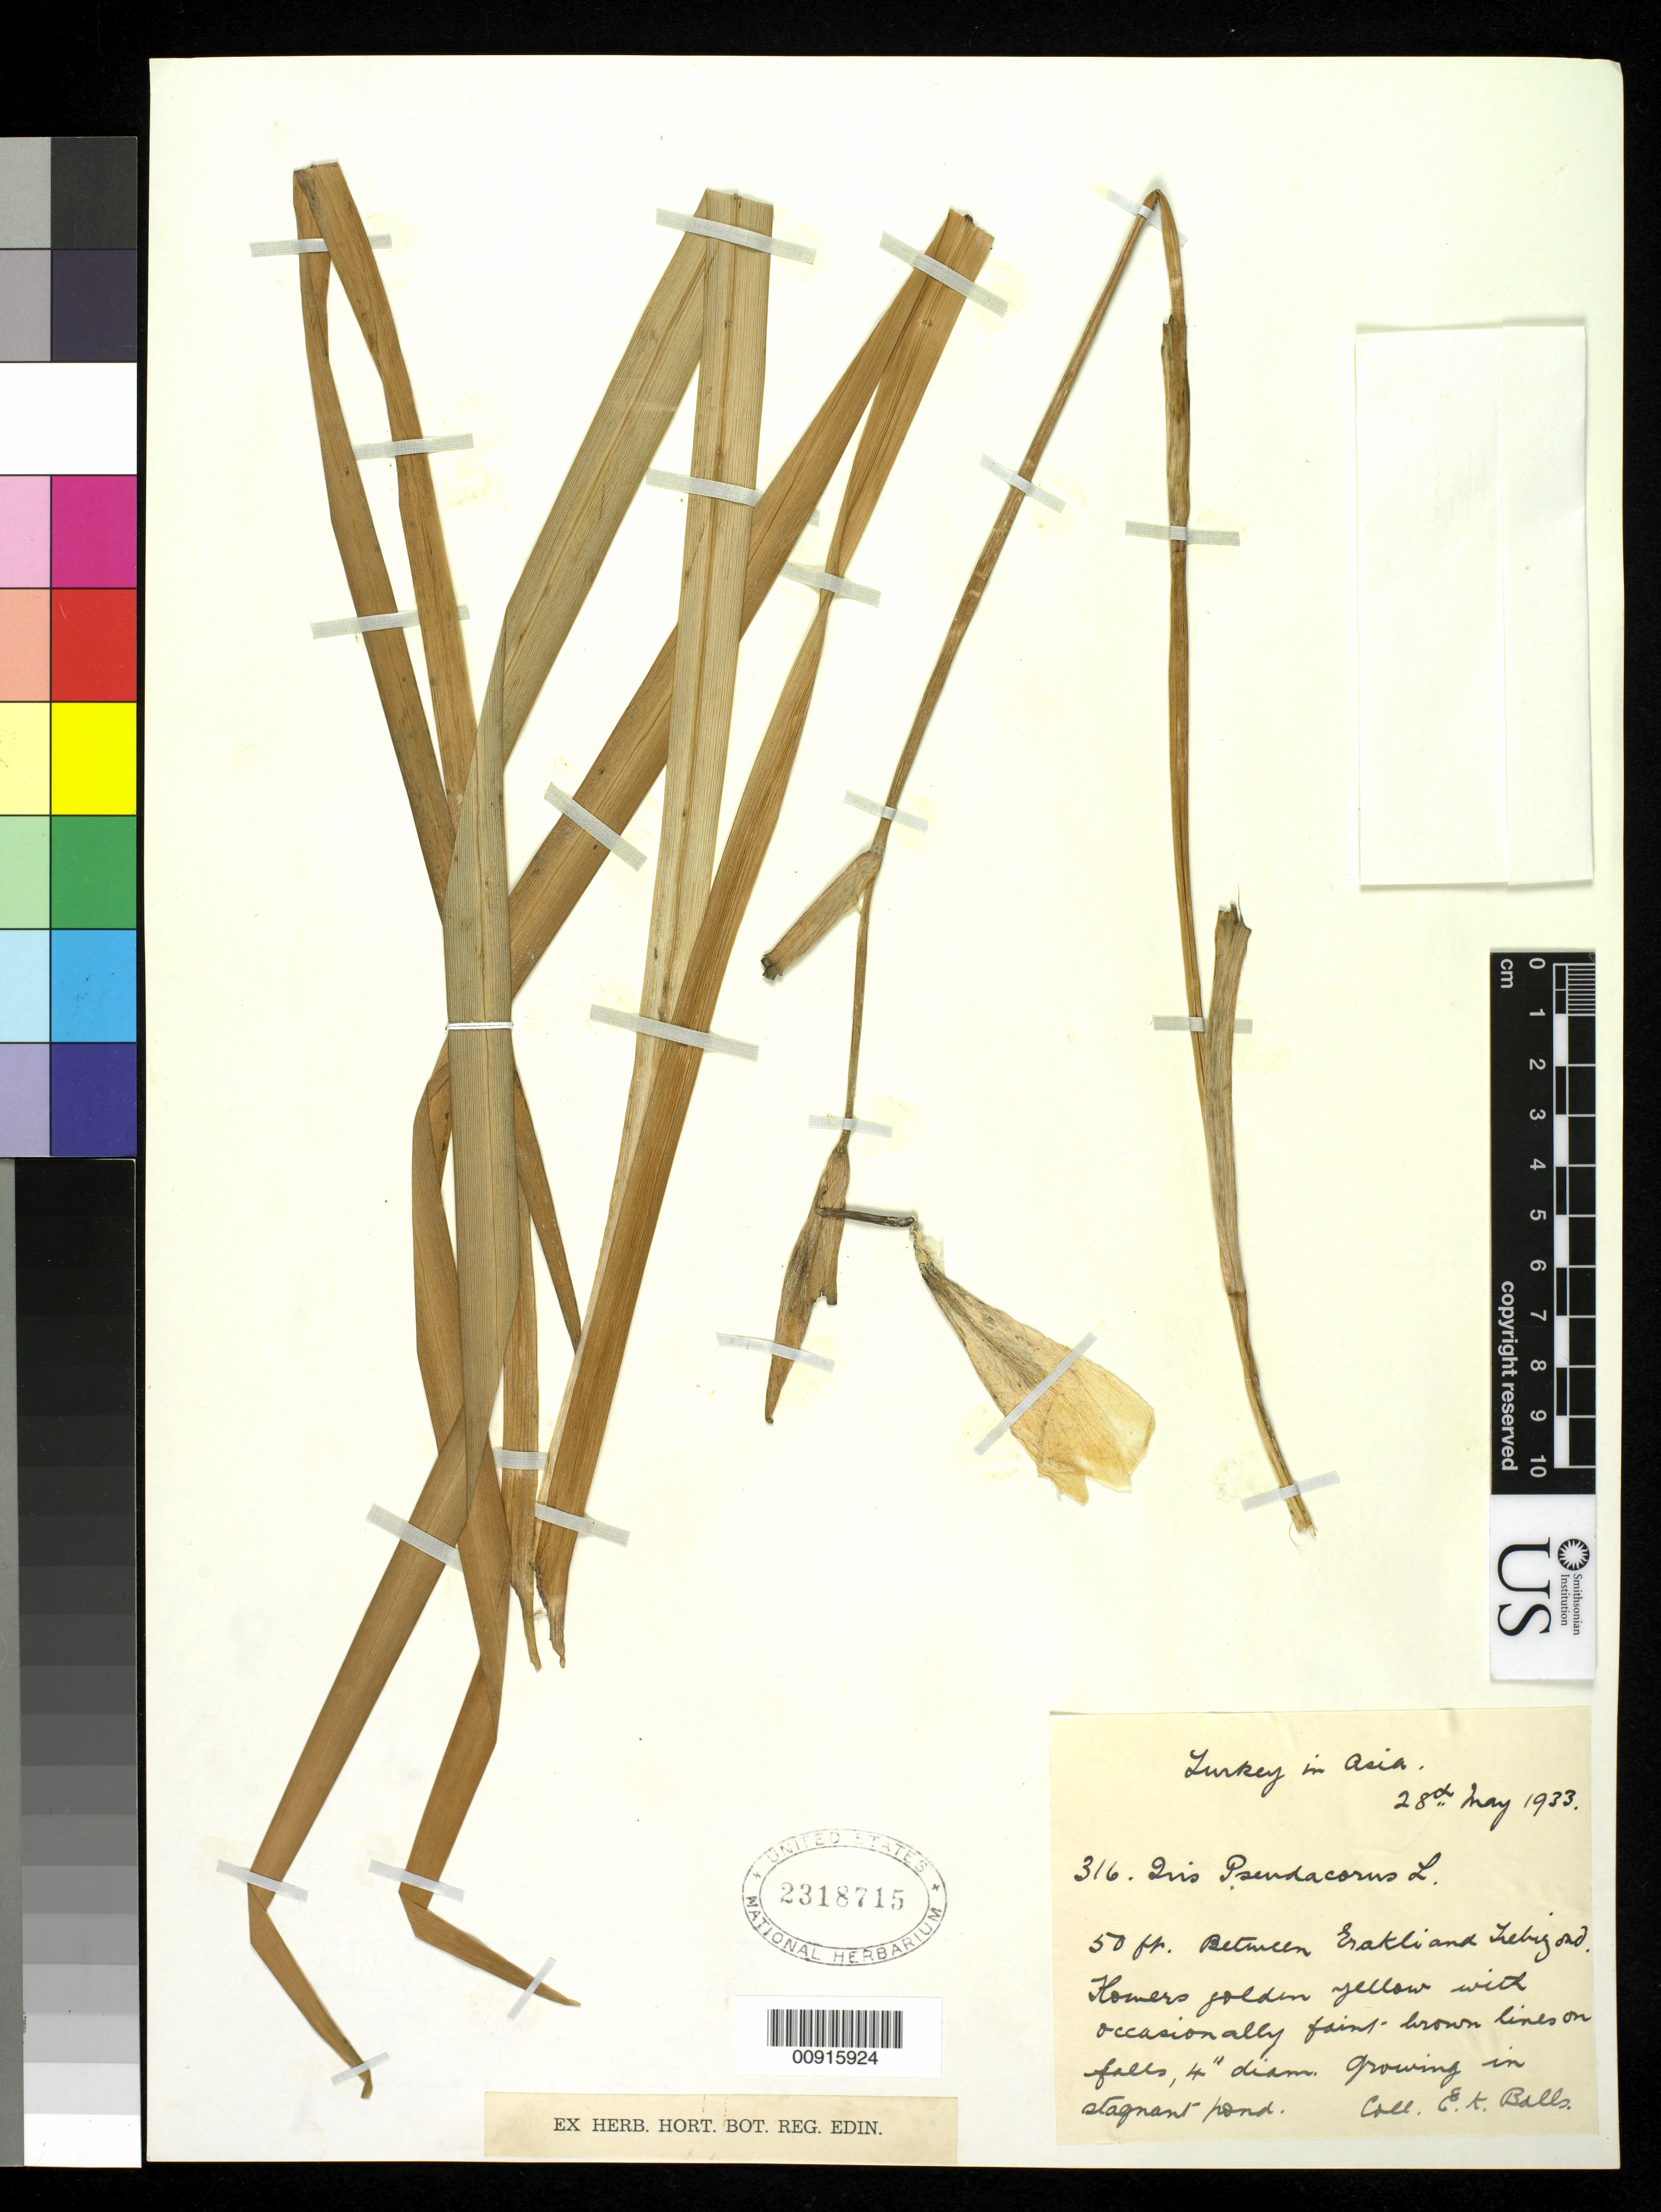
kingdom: Plantae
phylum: Tracheophyta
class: Liliopsida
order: Asparagales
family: Iridaceae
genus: Iris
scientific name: Iris pseudacorus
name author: L.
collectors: E. K. Balls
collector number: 316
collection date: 1933-05-28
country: Turkey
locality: Between Erakli and Trebriz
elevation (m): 15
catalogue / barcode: US 2318715